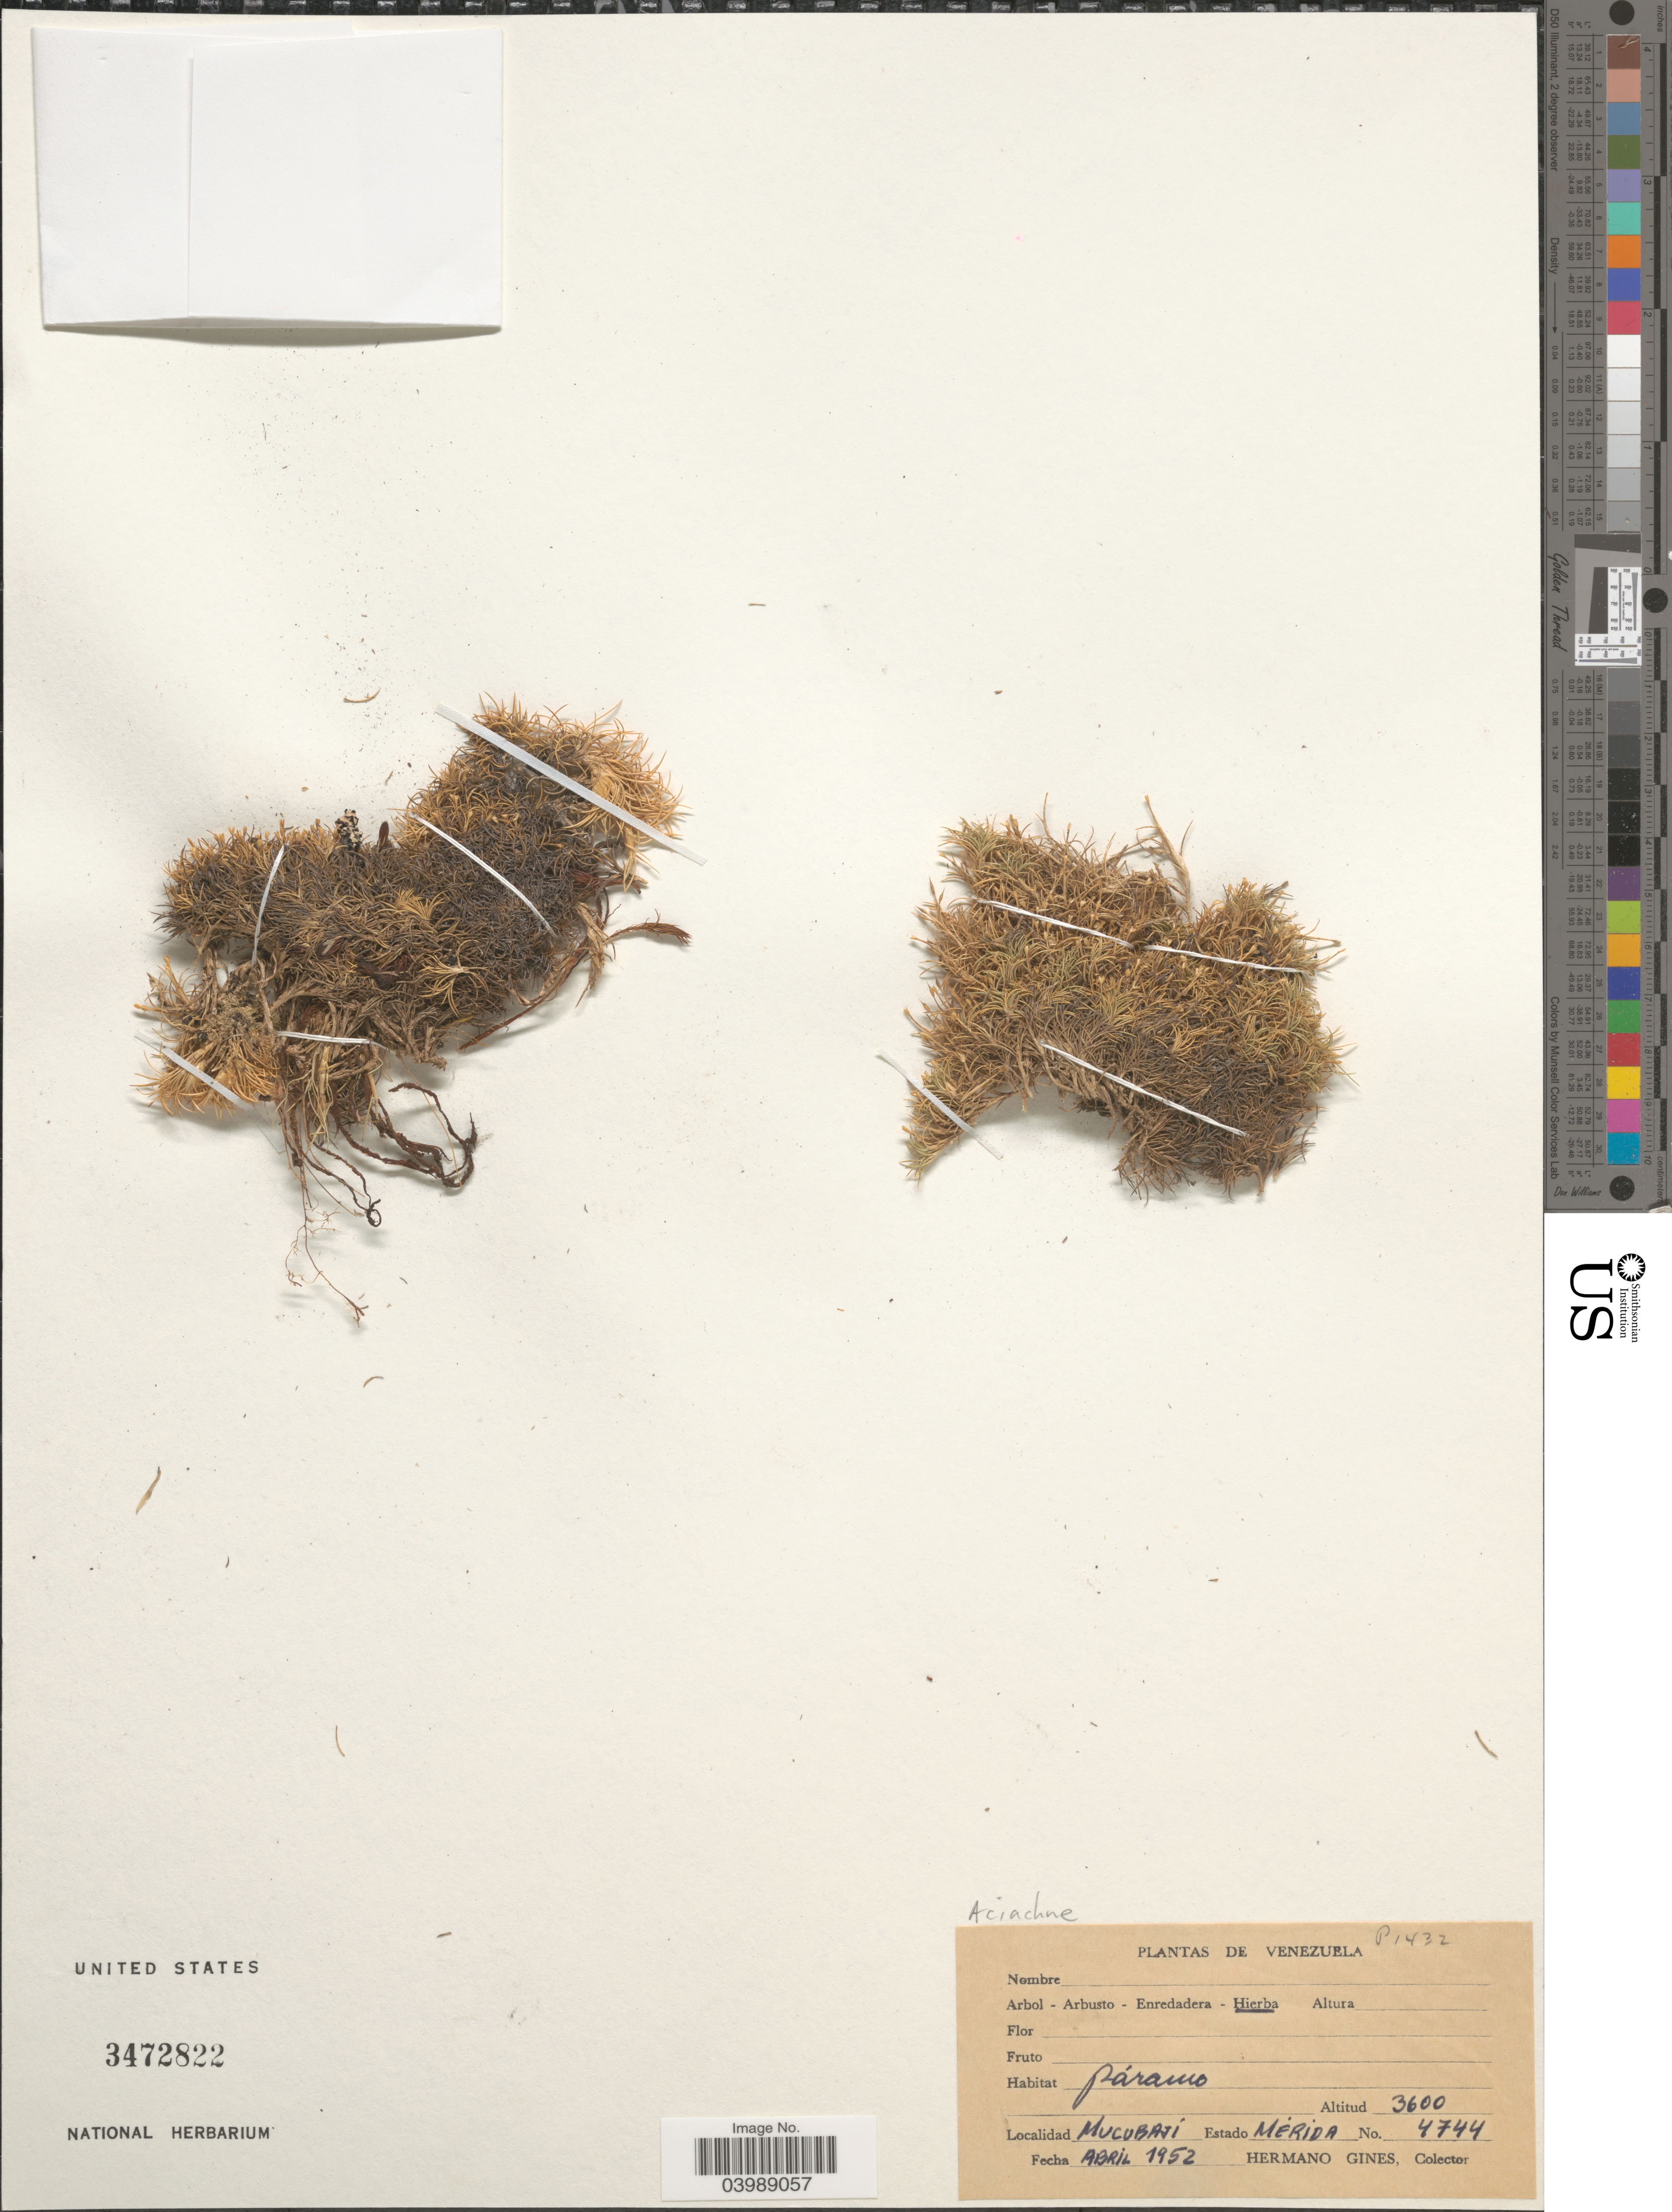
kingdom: Plantae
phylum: Tracheophyta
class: Liliopsida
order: Poales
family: Poaceae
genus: Aciachne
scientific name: Aciachne sp.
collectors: Bro. Gines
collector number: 4744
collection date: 1952-04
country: Venezuela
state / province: Merida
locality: Mucubají.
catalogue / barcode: US 3472822